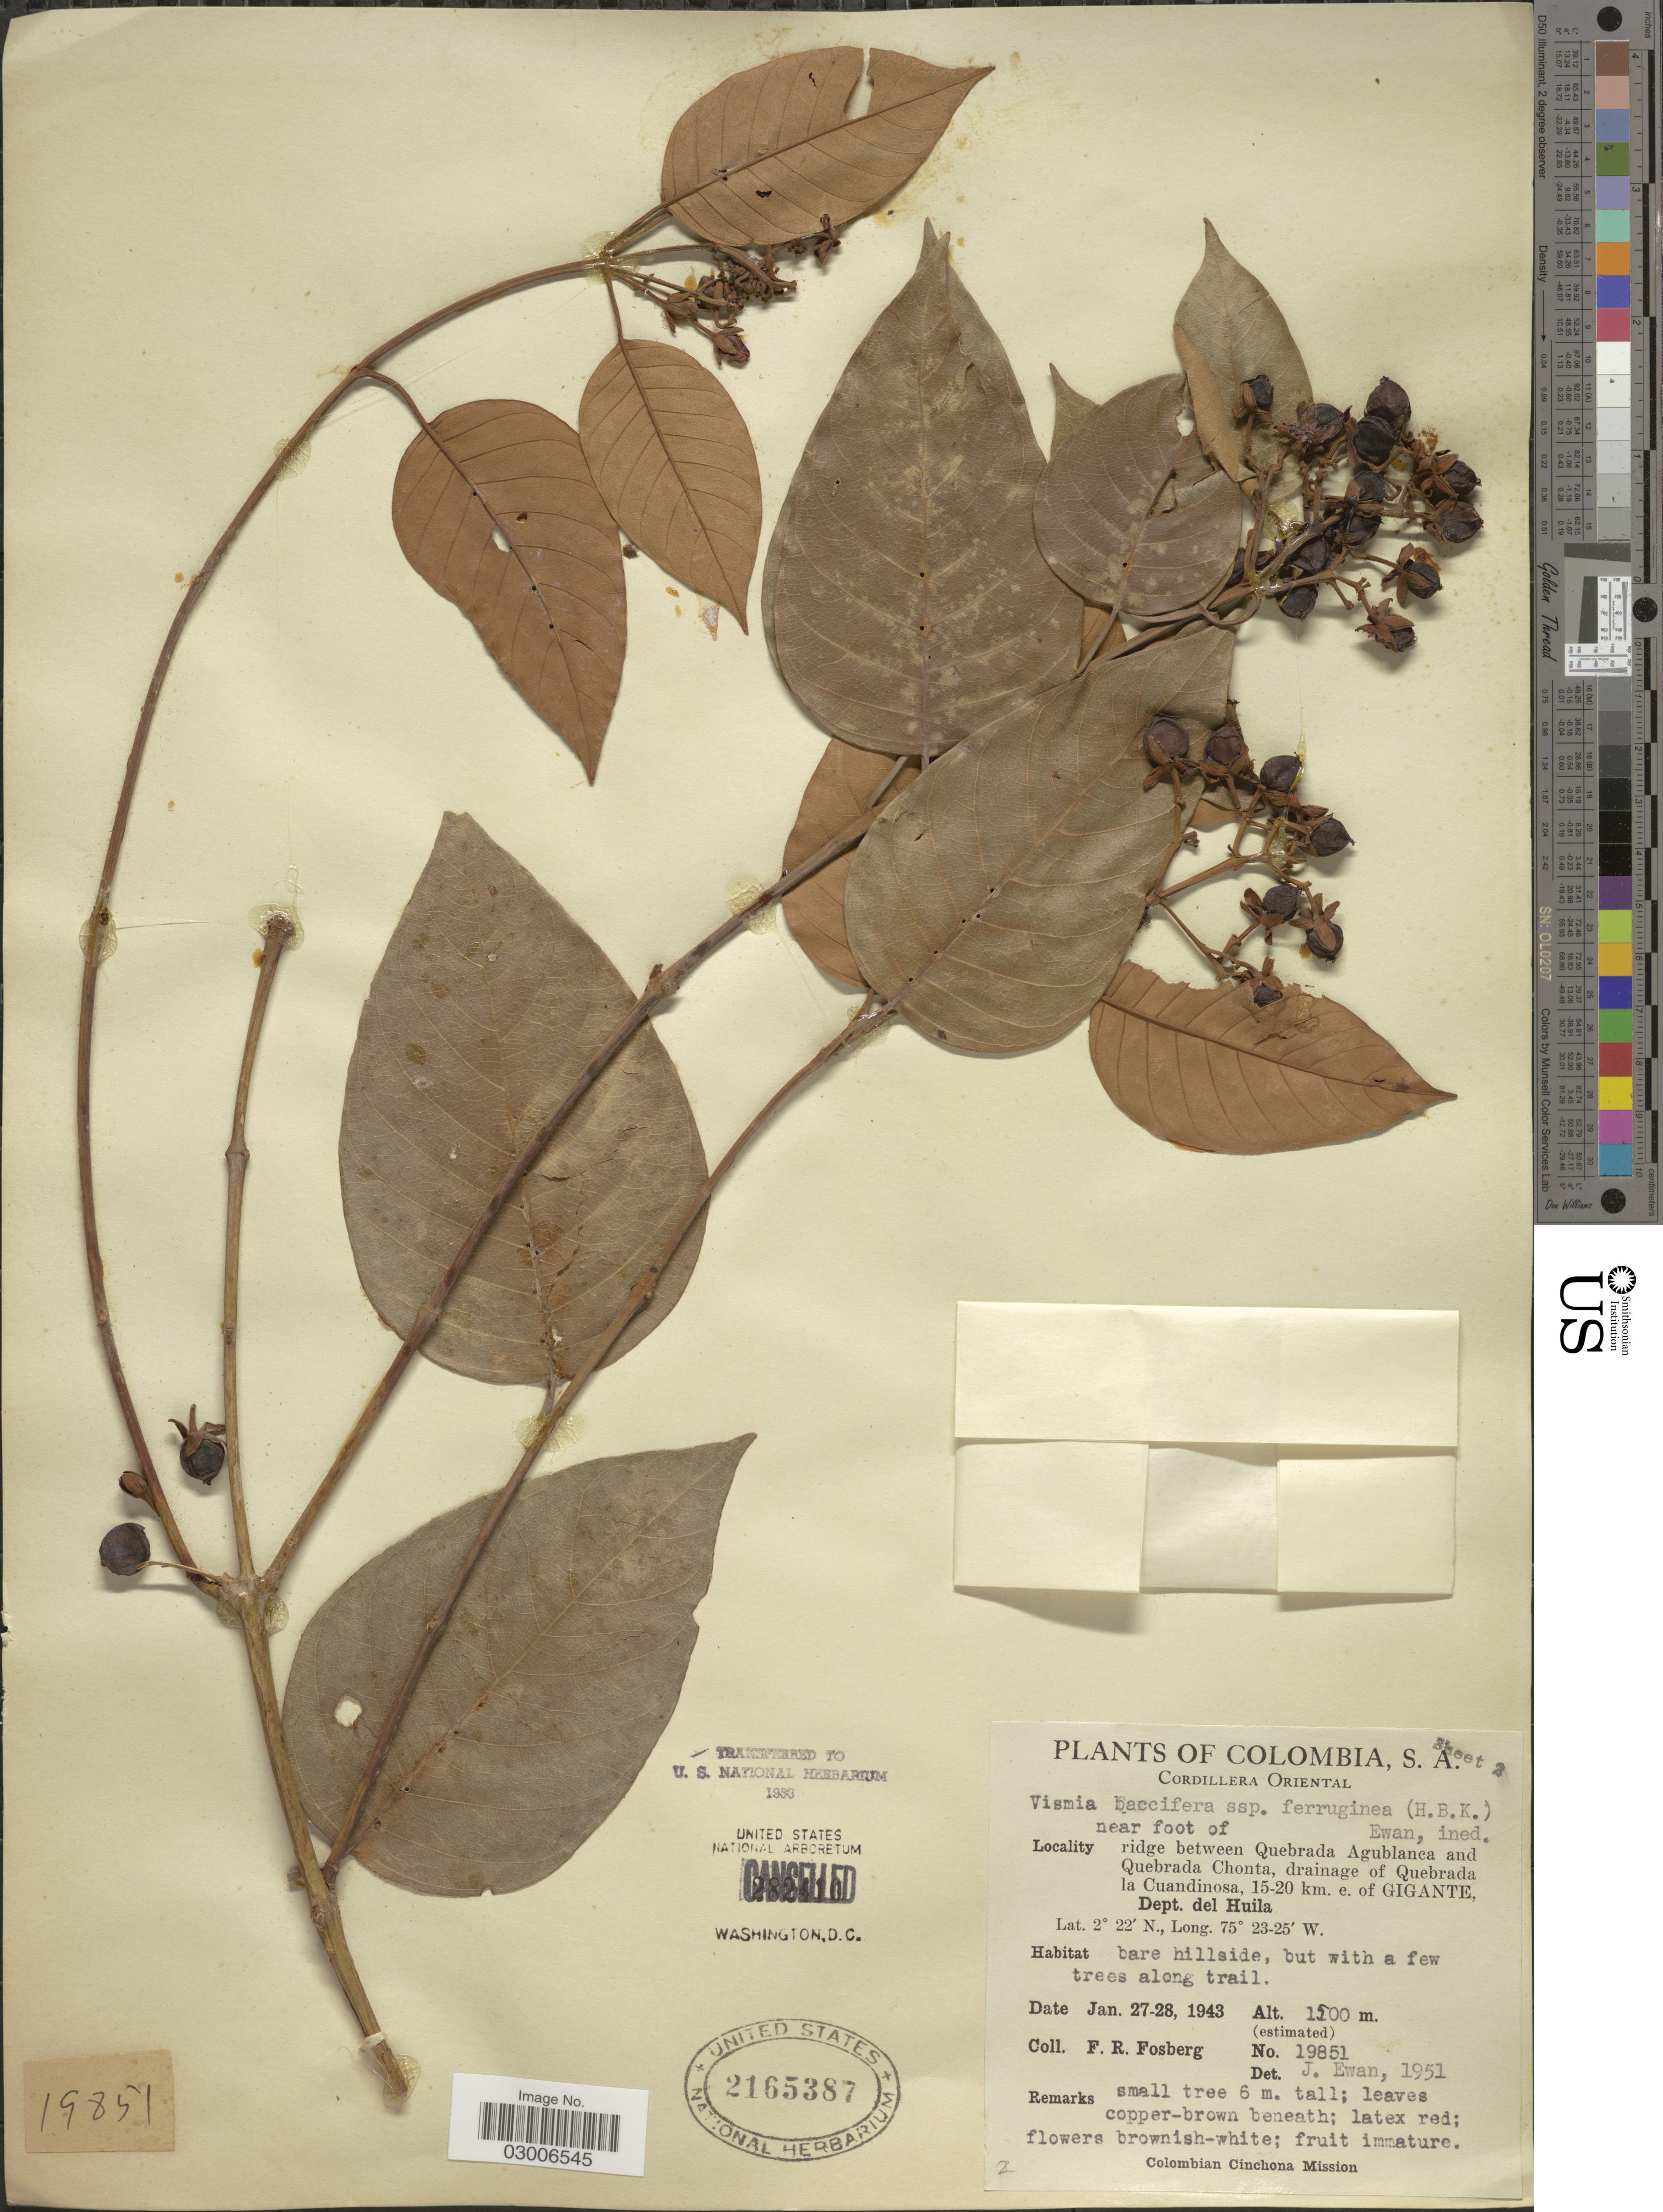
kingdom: Plantae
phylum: Tracheophyta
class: Magnoliopsida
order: Malpighiales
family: Hypericaceae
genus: Vismia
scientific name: Vismia baccifera subsp. ferruginea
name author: (Kunth) Ewan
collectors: F. R. Fosberg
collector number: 19851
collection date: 1943-01-27/1943-01-28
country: Colombia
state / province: Huila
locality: Cordillera Oriental, near foot of ridge between Quebrada Agublanca and Quebrada Chonta, drainage of Quebrada la Cuandinosa, 15-20 km. e. of Gigante, Dept. del Huila.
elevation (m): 1500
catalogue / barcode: US 2165387